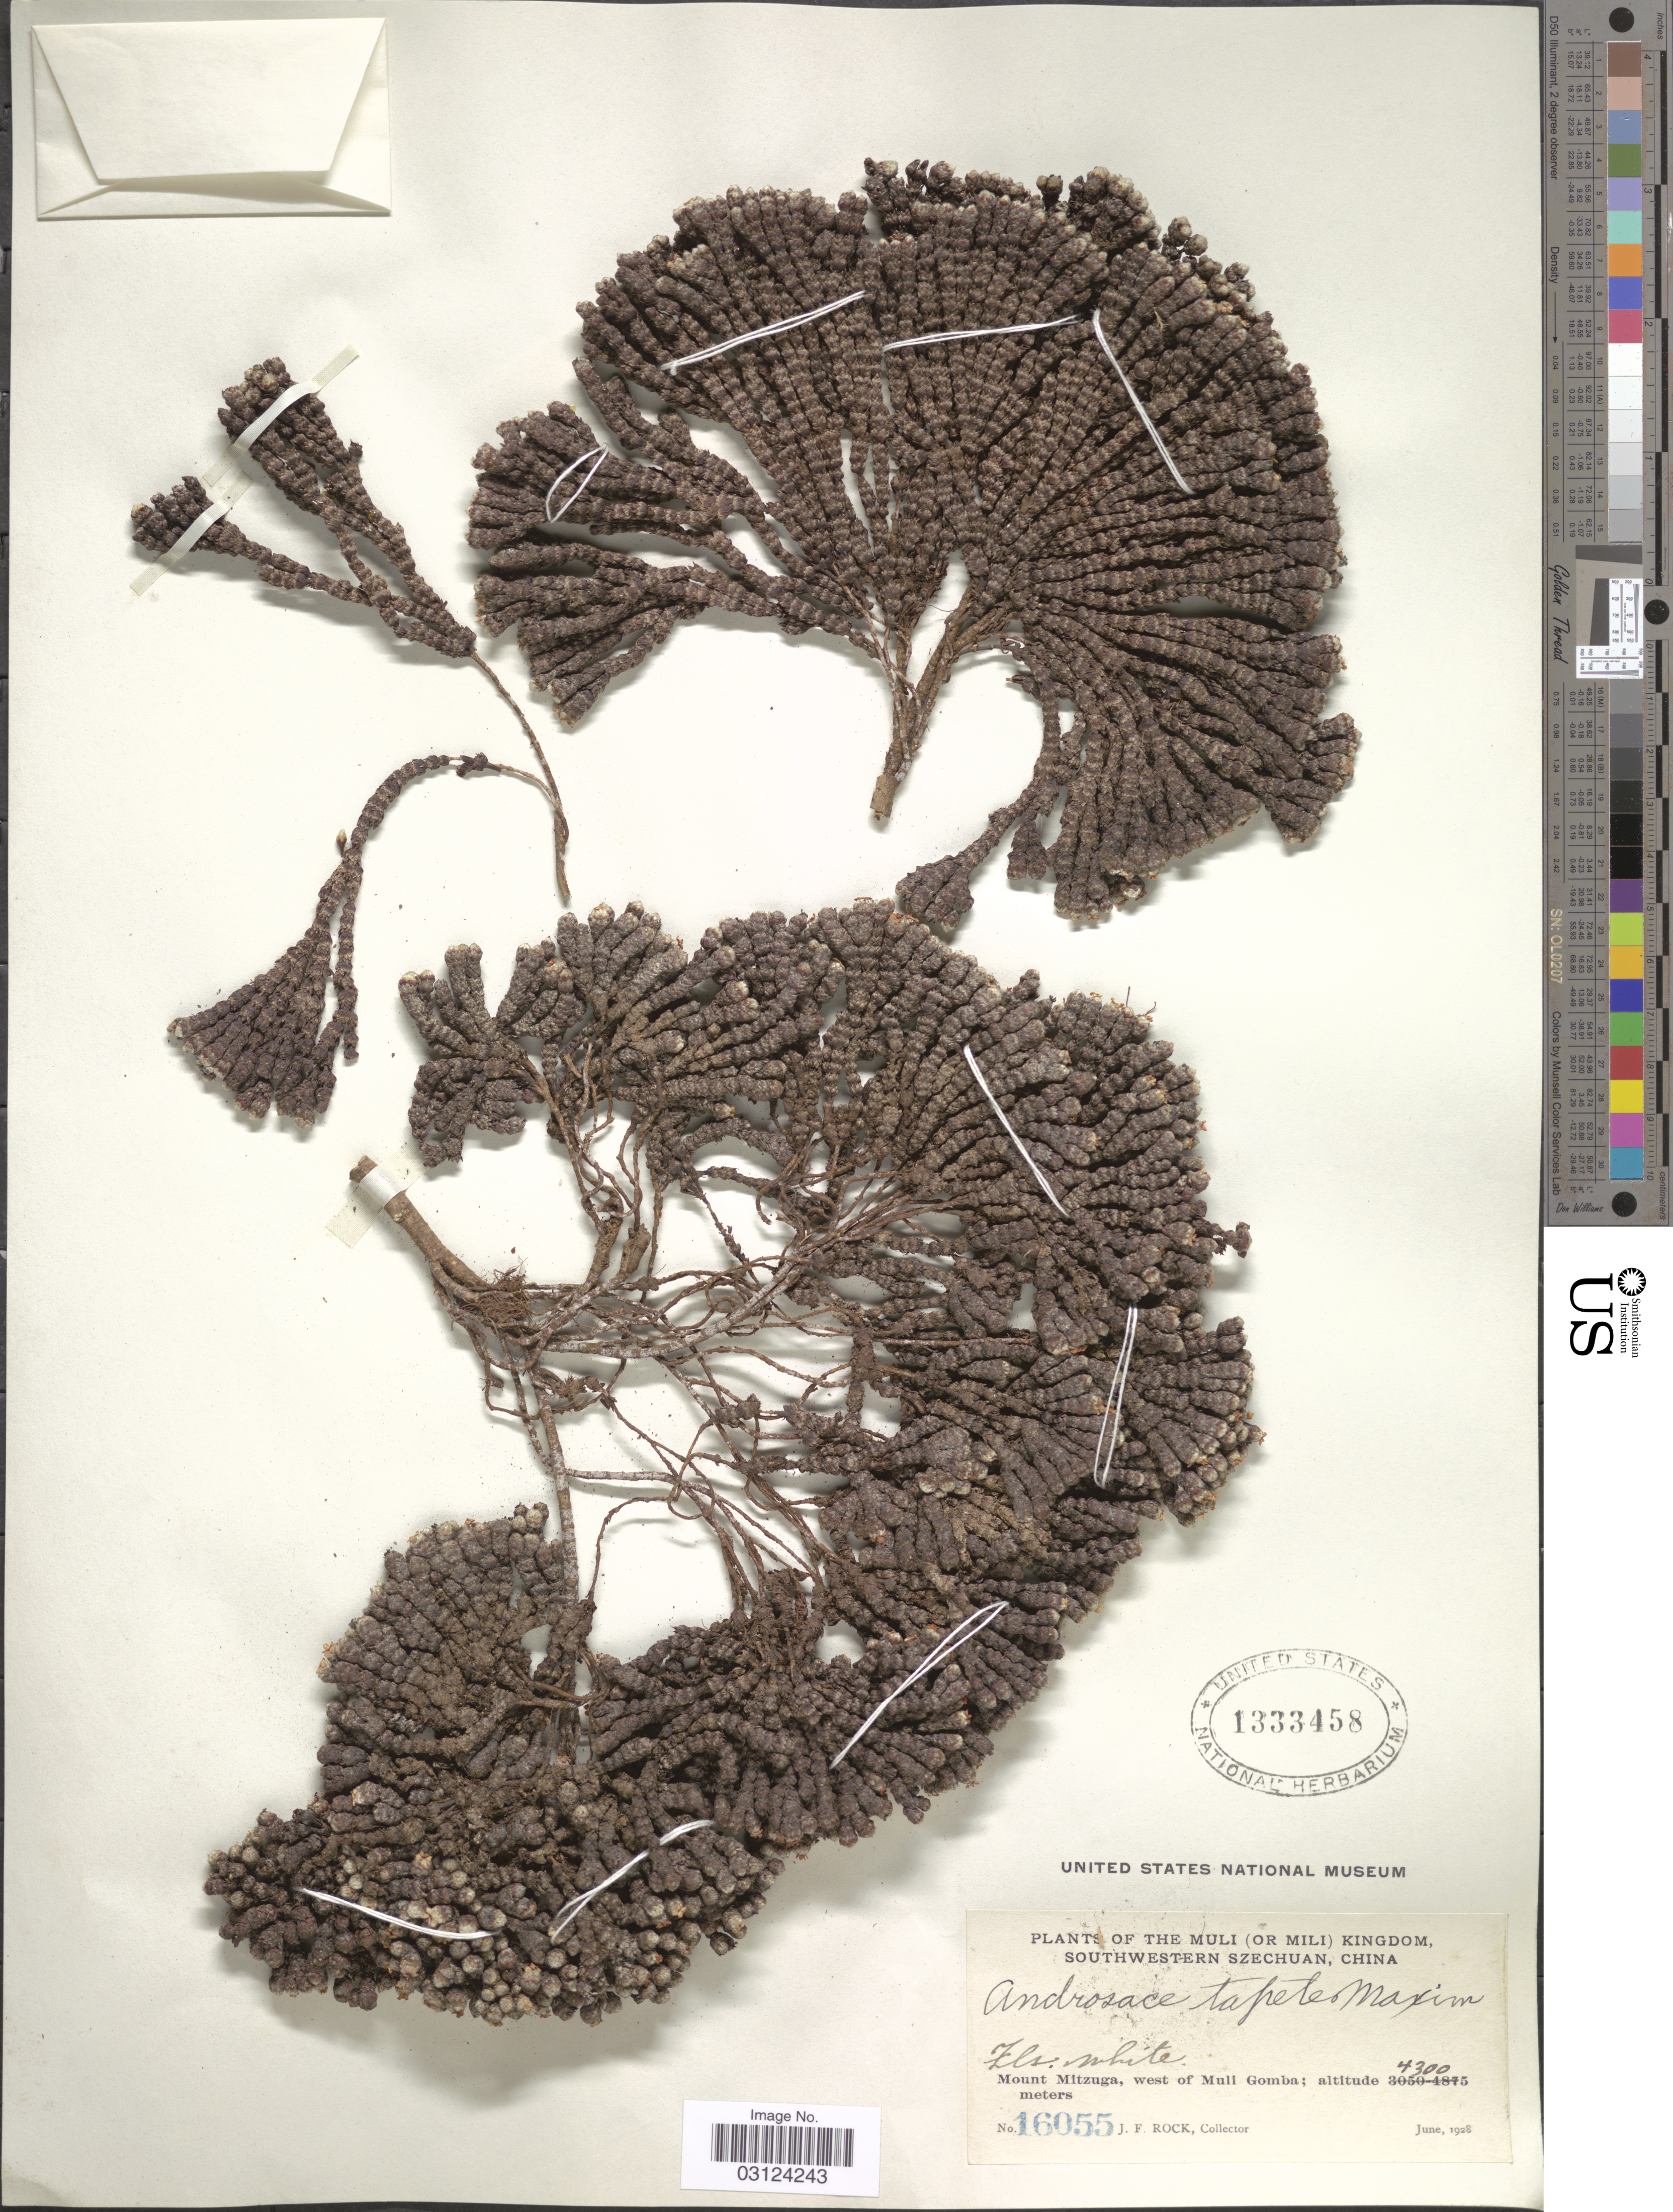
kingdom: Plantae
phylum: Tracheophyta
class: Magnoliopsida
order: Ericales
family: Primulaceae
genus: Androsace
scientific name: Androsace tapete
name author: Maxim.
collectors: J. Rock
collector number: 16055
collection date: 1928-06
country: China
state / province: Sichuan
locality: The Muli (or Mili) Kingdom, Southwestern Szechuan, Mount Mitzuga, west of Muli Gomba.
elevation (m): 4300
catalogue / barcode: US 1333458